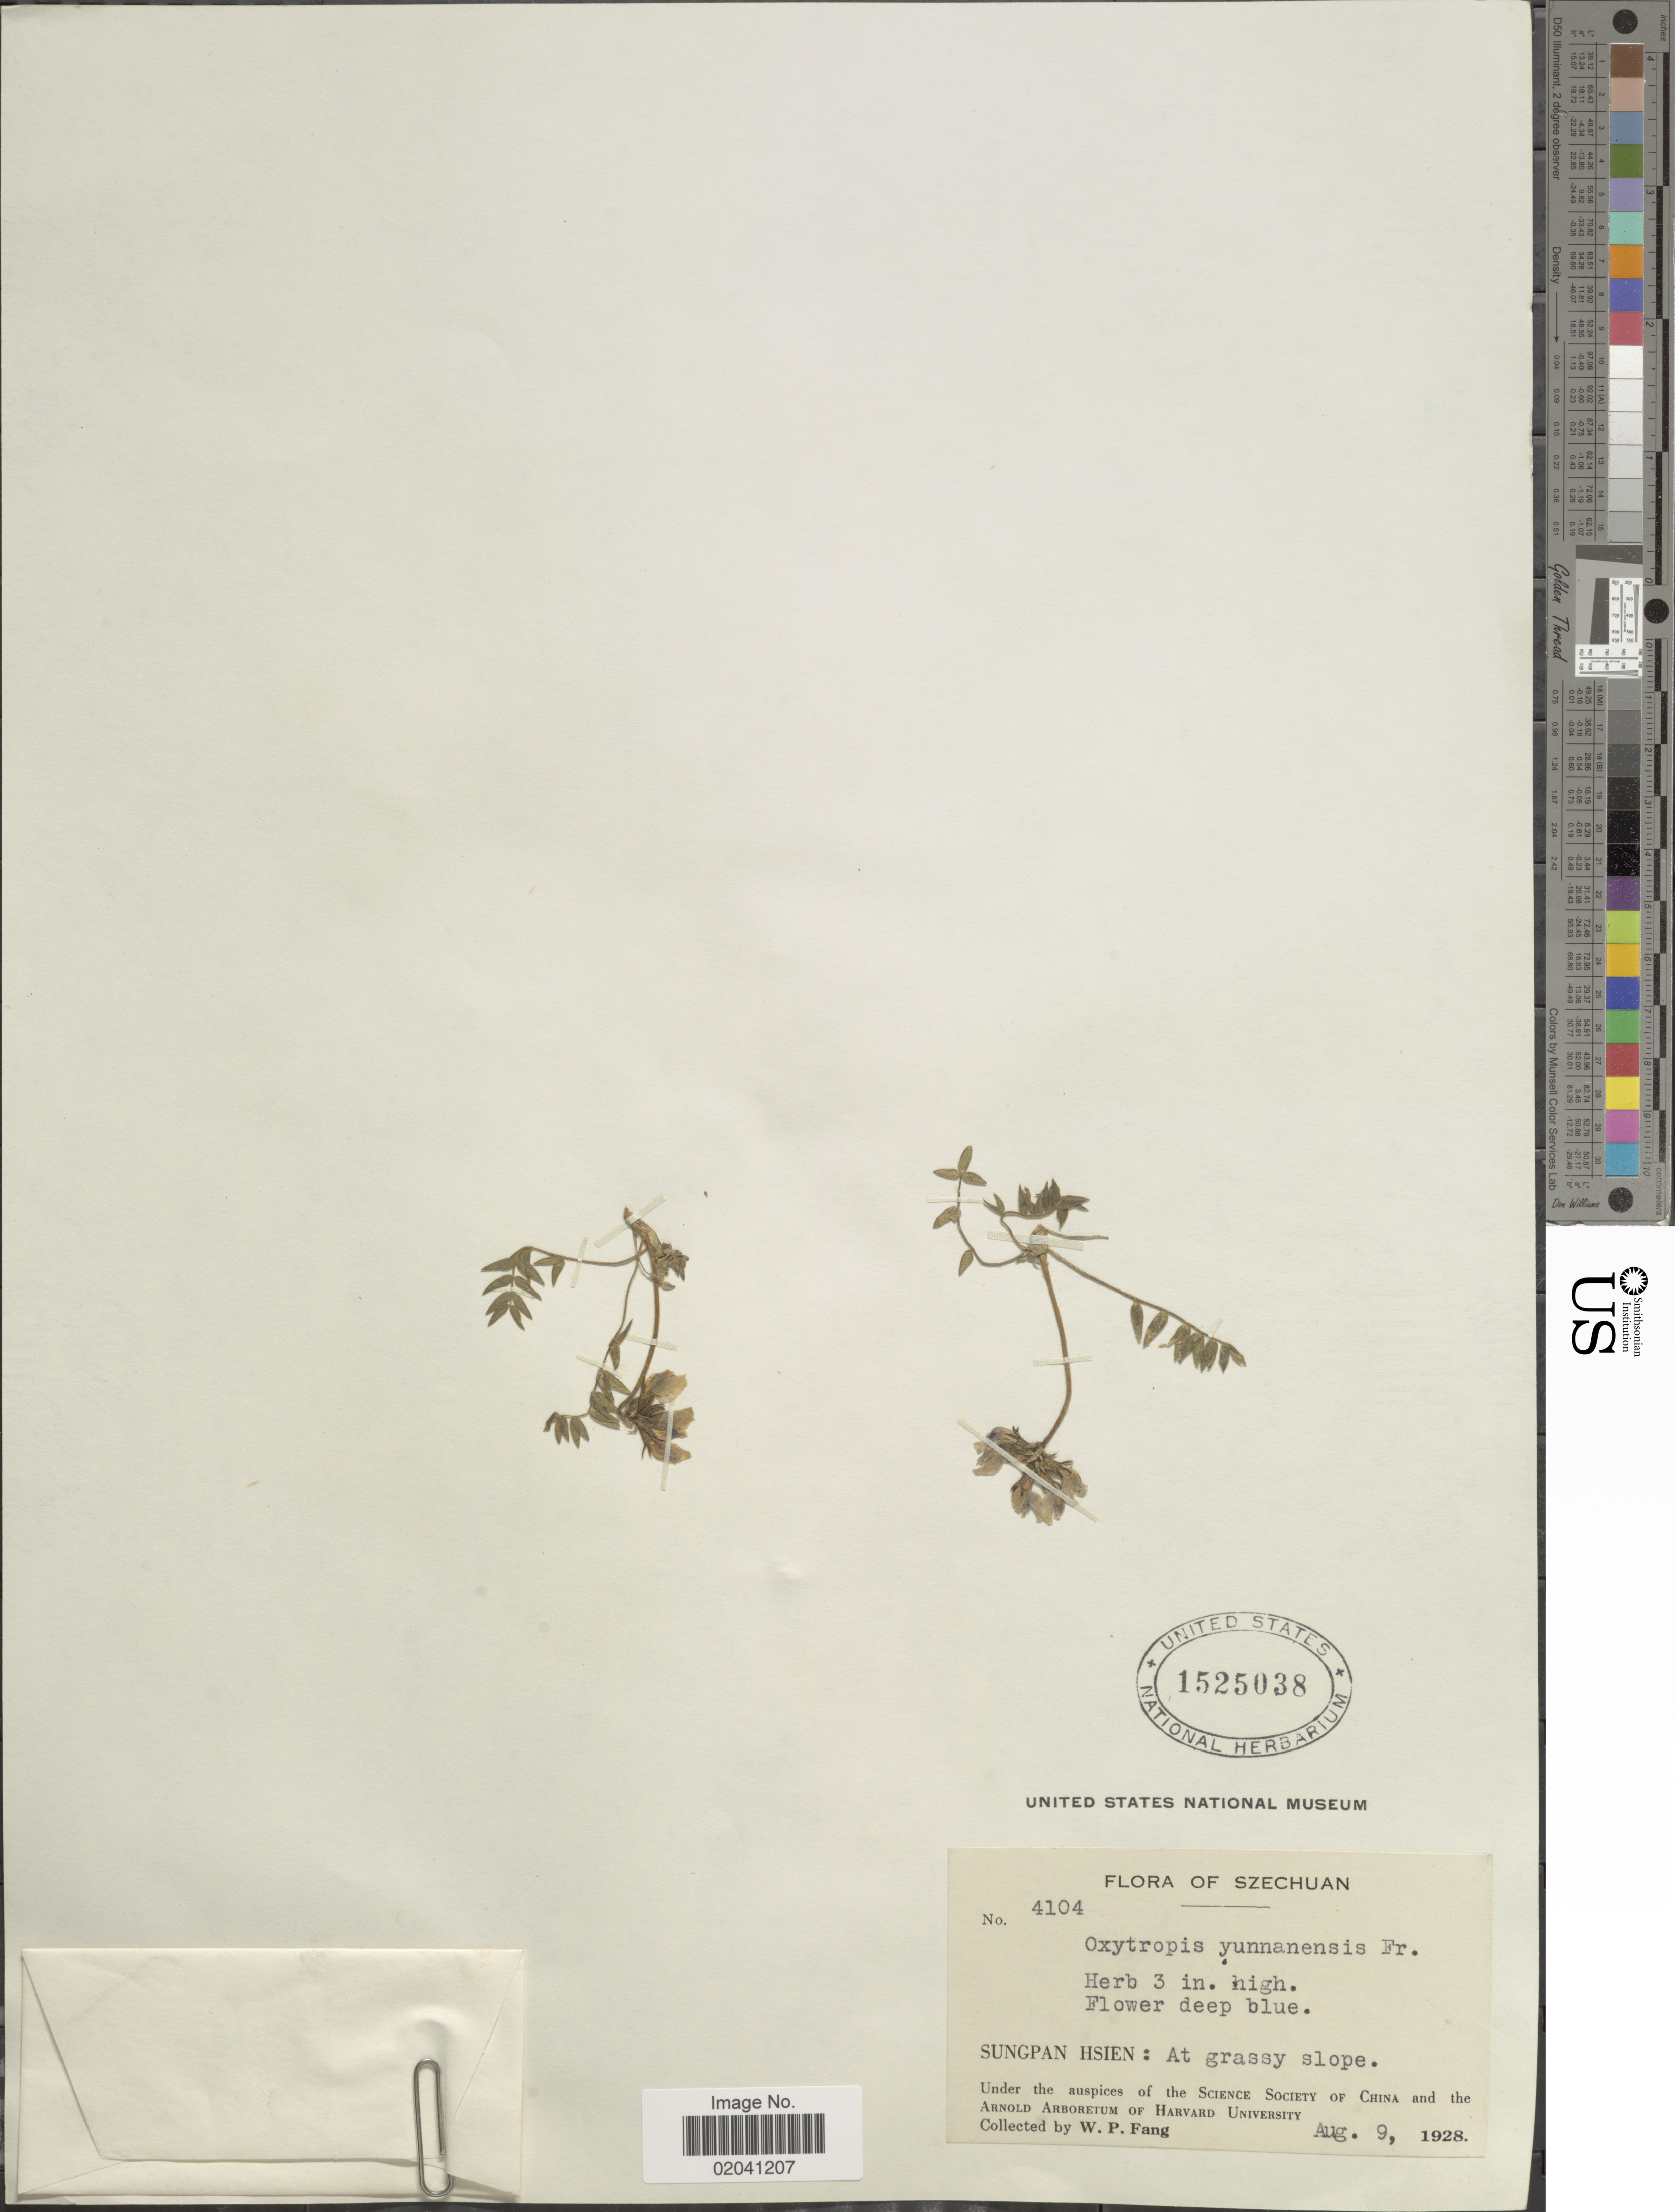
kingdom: Plantae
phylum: Tracheophyta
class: Magnoliopsida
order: Fabales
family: Fabaceae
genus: Oxytropis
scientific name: Oxytropis yunnanensis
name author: Franch.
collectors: W. P. Fang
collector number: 4104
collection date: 1928-08-09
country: China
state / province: Sichuan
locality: Szechuan. Sungpan Hsien: At grassy slope.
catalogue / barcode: US 1525038